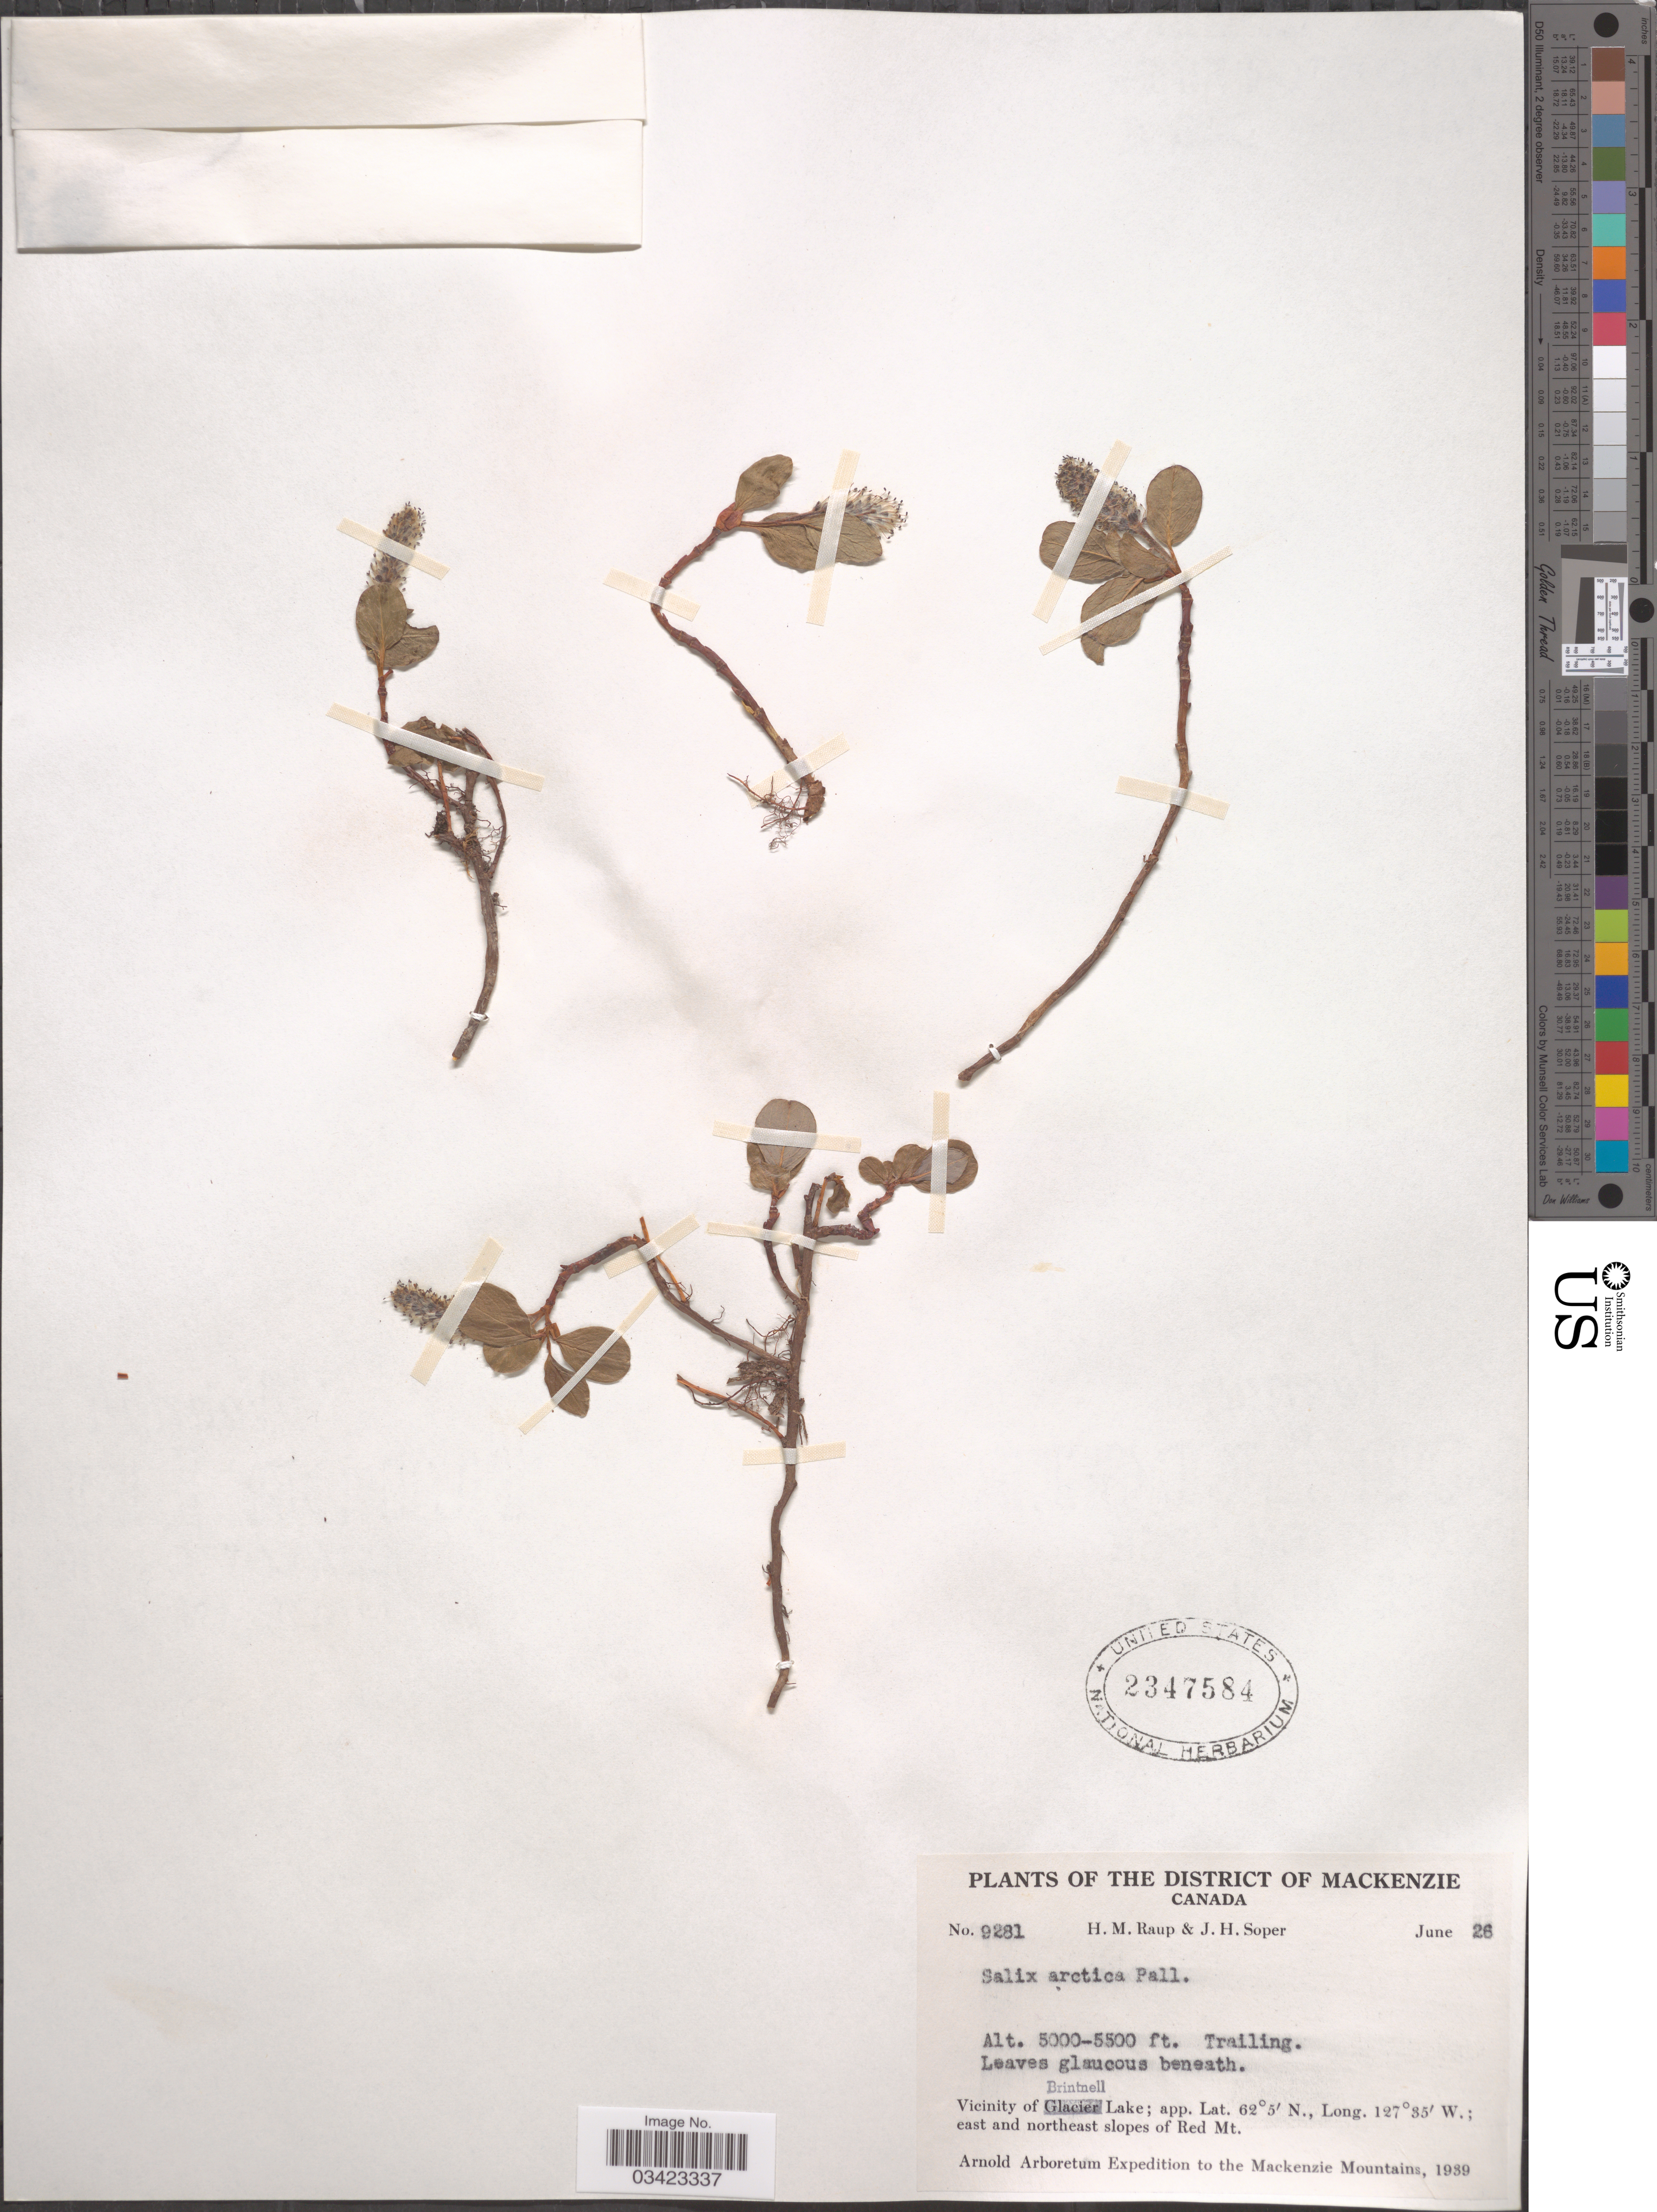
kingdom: Plantae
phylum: Tracheophyta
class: Magnoliopsida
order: Malpighiales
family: Salicaceae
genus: Salix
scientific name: Salix arctica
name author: Pall.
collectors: H. Raup & J. H. Soper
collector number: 9281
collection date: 1939-06-26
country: Canada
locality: The District of Mackenzie. Vicinity of Brintnell Lake; east and northeast slopes of Red Mt. The Mackenzie Mountains.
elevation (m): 1524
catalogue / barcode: US 2347584